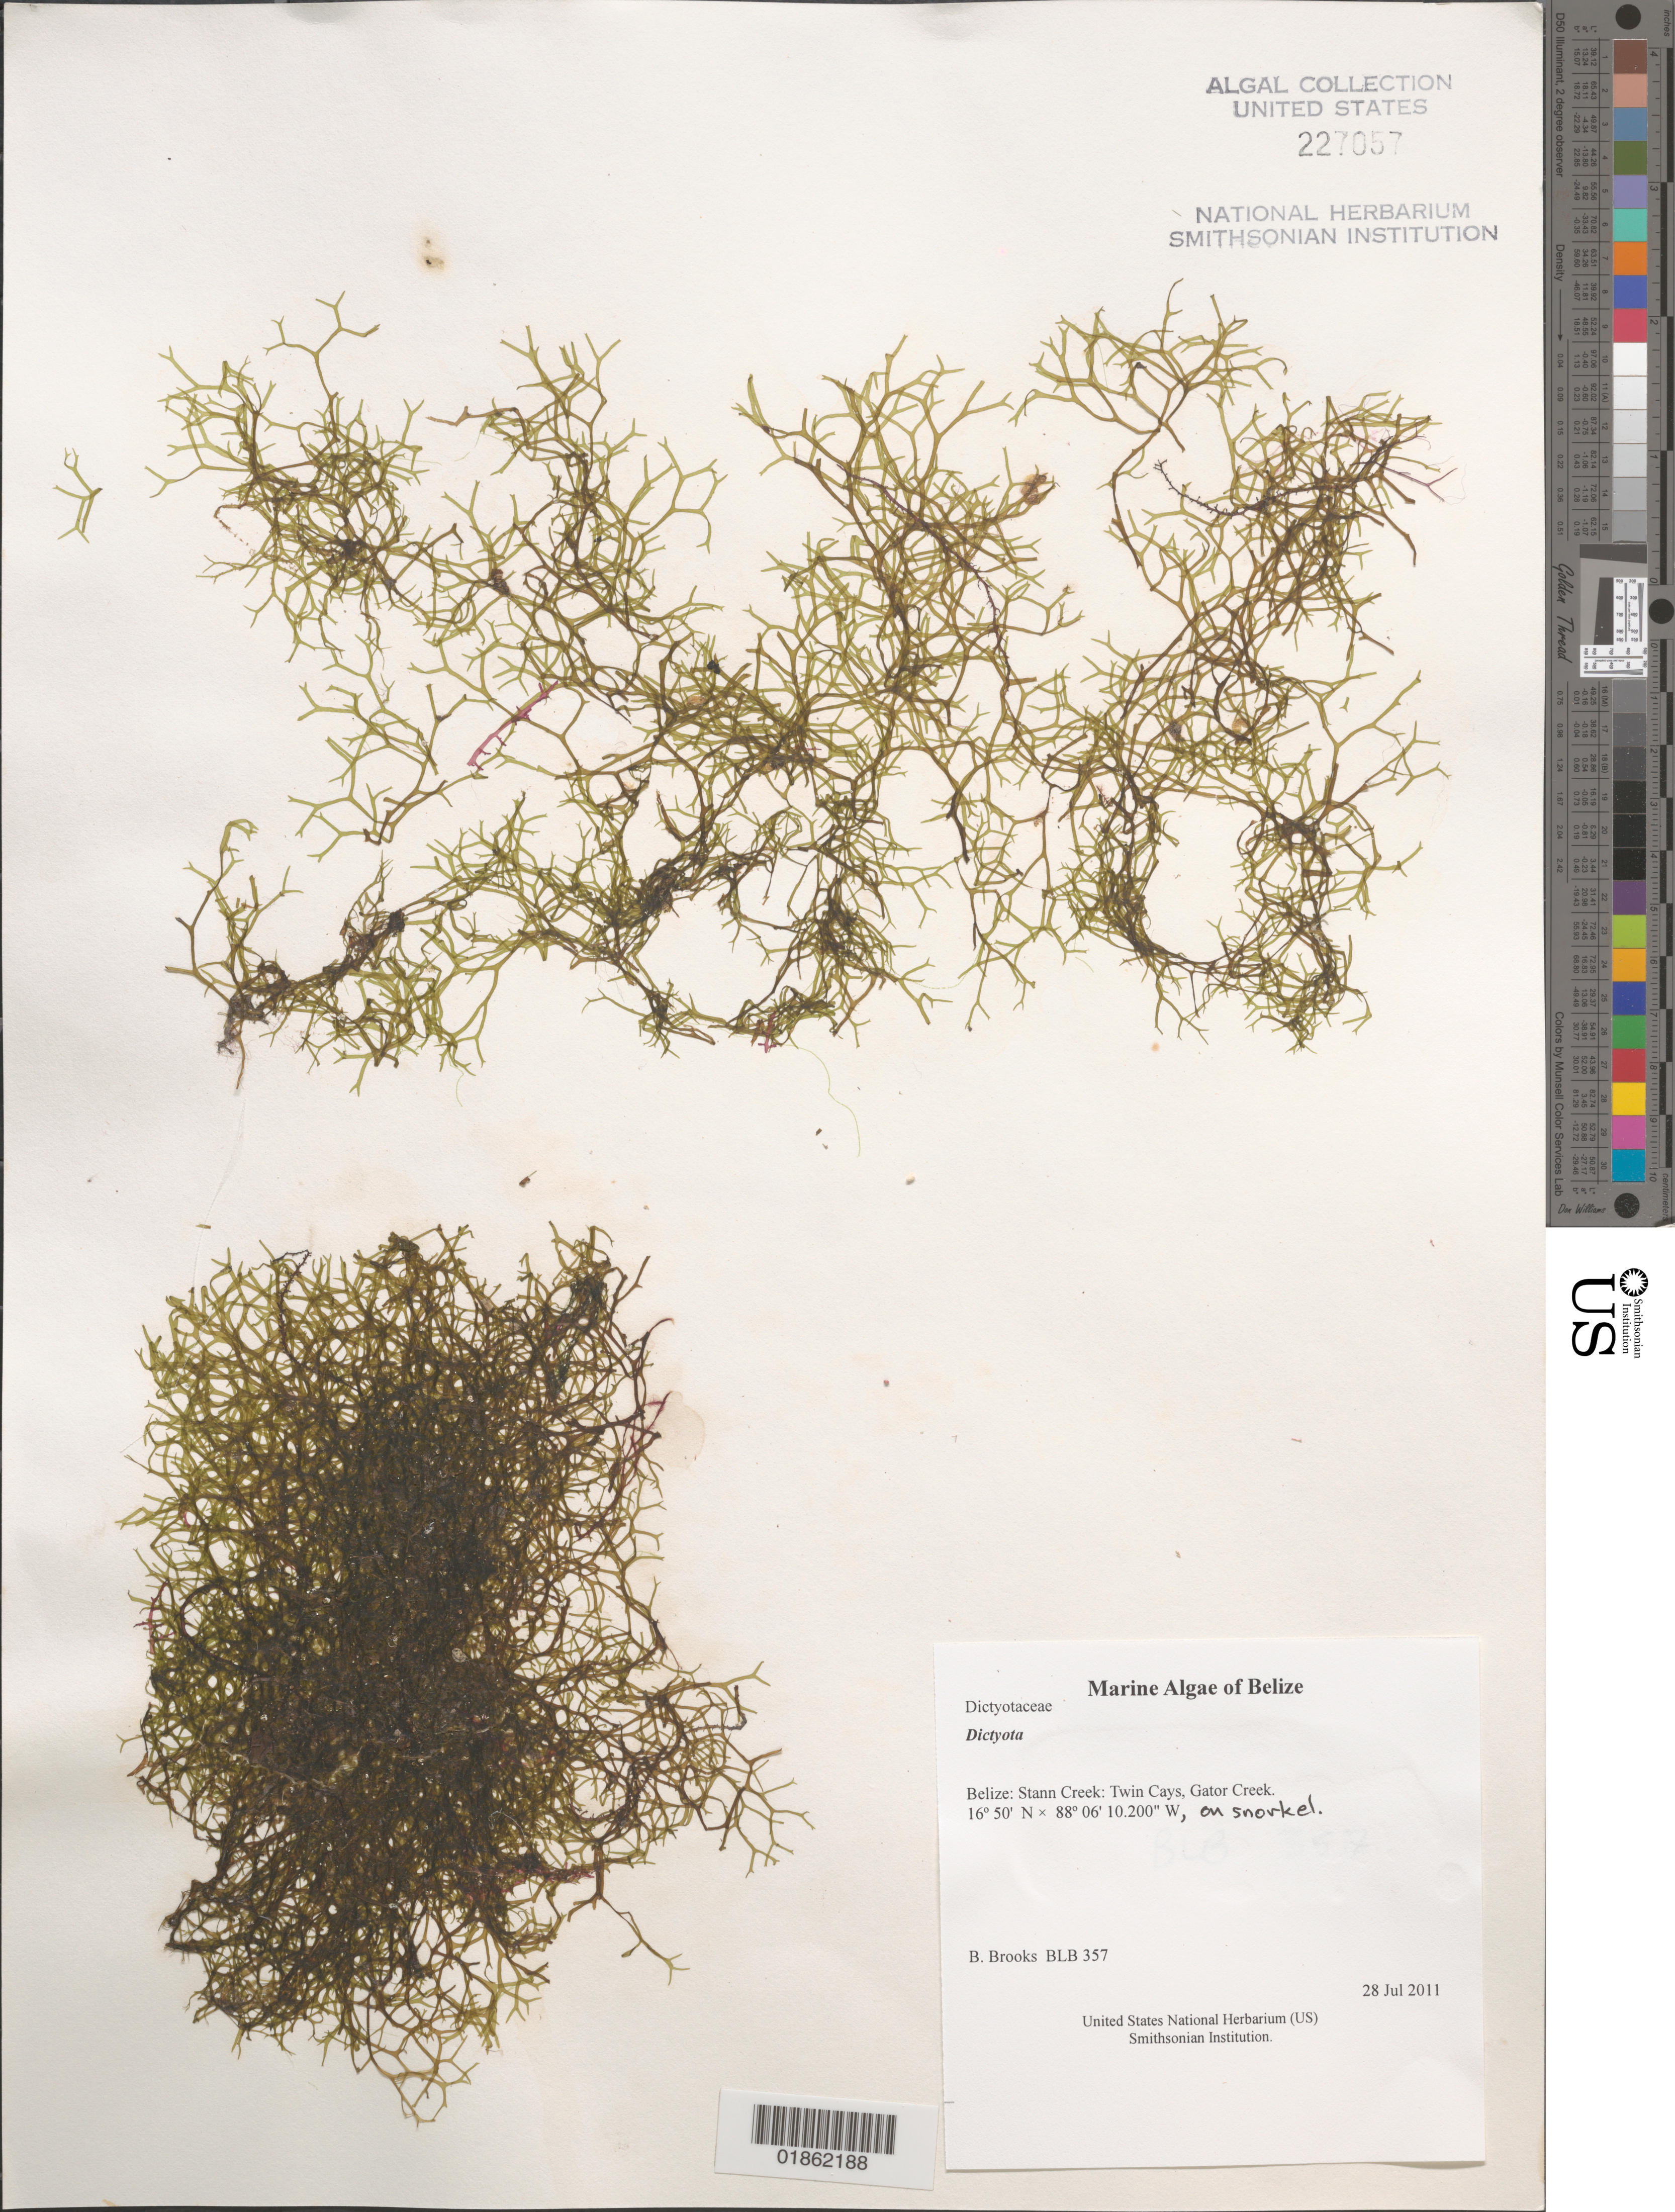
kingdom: Chromista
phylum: Ochrophyta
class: Phaeophyceae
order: Dictyotales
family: Dictyotaceae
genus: Dictyota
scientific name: Dictyota sp.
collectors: B. Brooks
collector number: BLB 357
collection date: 2011-07-28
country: Belize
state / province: Stann Creek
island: Twin Cays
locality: Twin Cays, Gator Creek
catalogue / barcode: US 227057